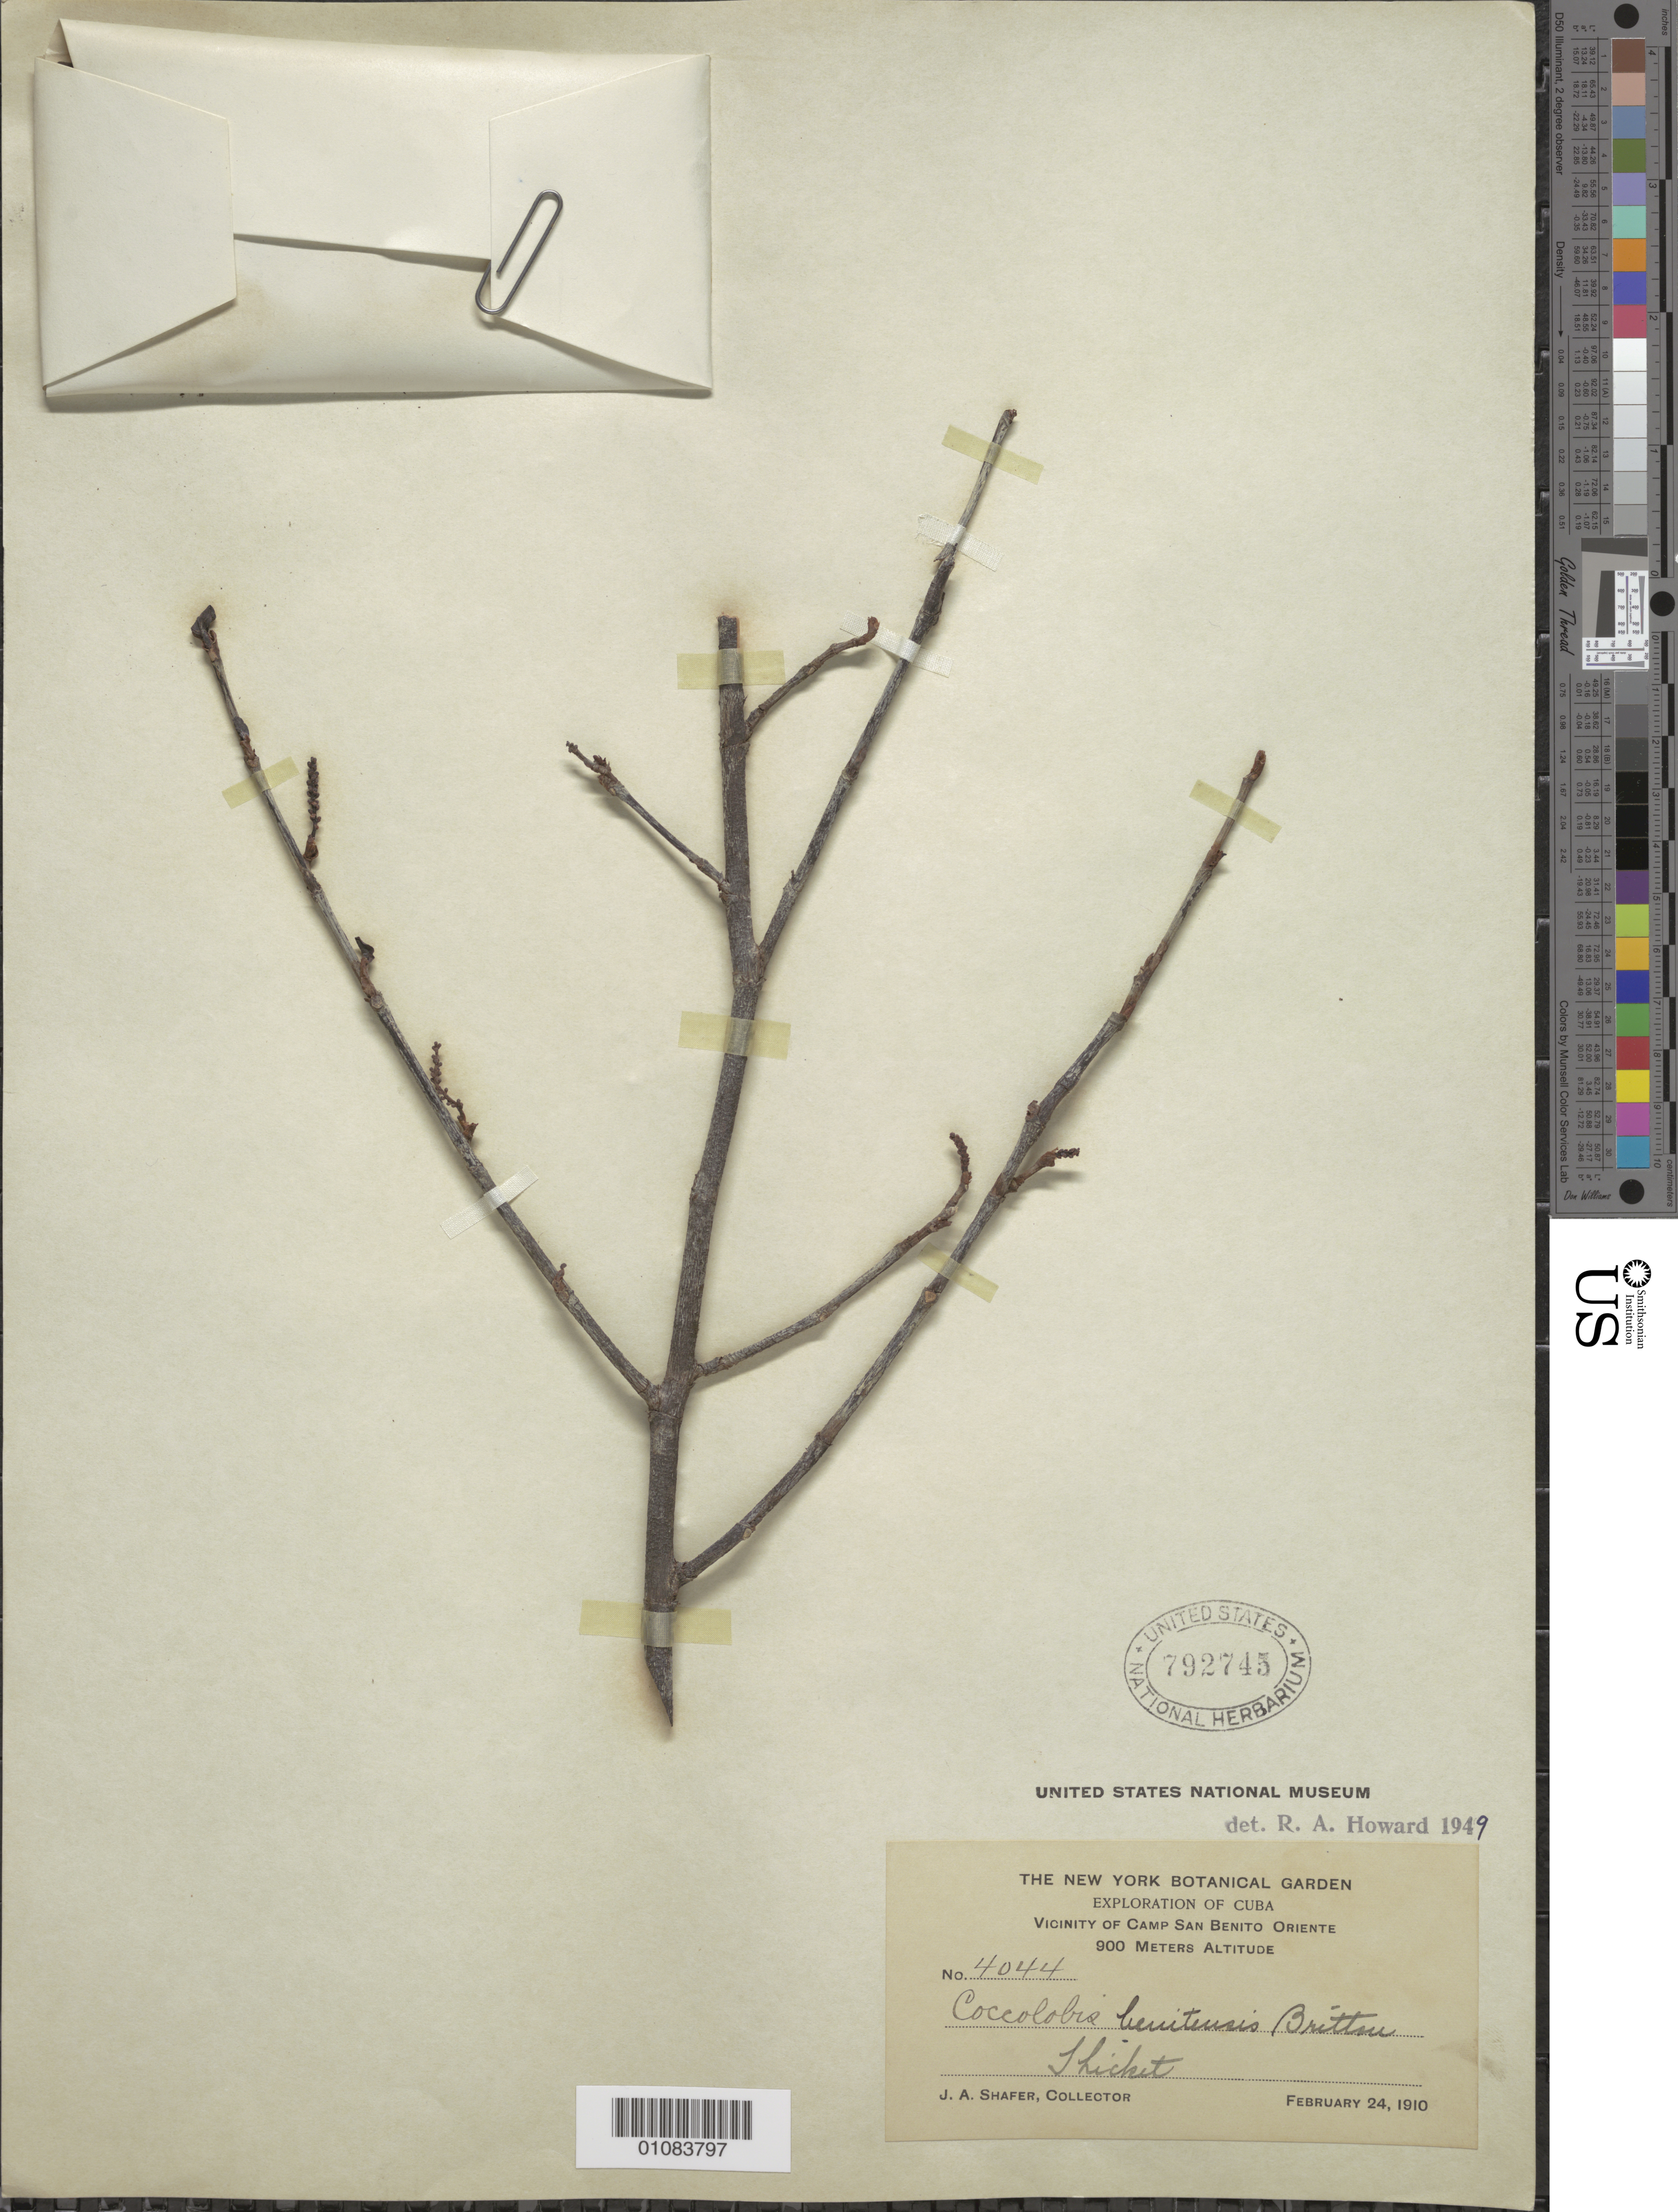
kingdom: Plantae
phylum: Tracheophyta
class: Magnoliopsida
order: Caryophyllales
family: Polygonaceae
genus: Coccoloba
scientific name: Coccoloba benitensis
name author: Britton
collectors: J. A. Shafer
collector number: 4044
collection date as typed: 24 Feb 1910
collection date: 1910-02-24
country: Cuba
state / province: Santiago de Cuba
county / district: Santiago De Cuba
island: Cuba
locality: Oriente, vicinity of Camp San Benito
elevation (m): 900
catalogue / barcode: US 792745